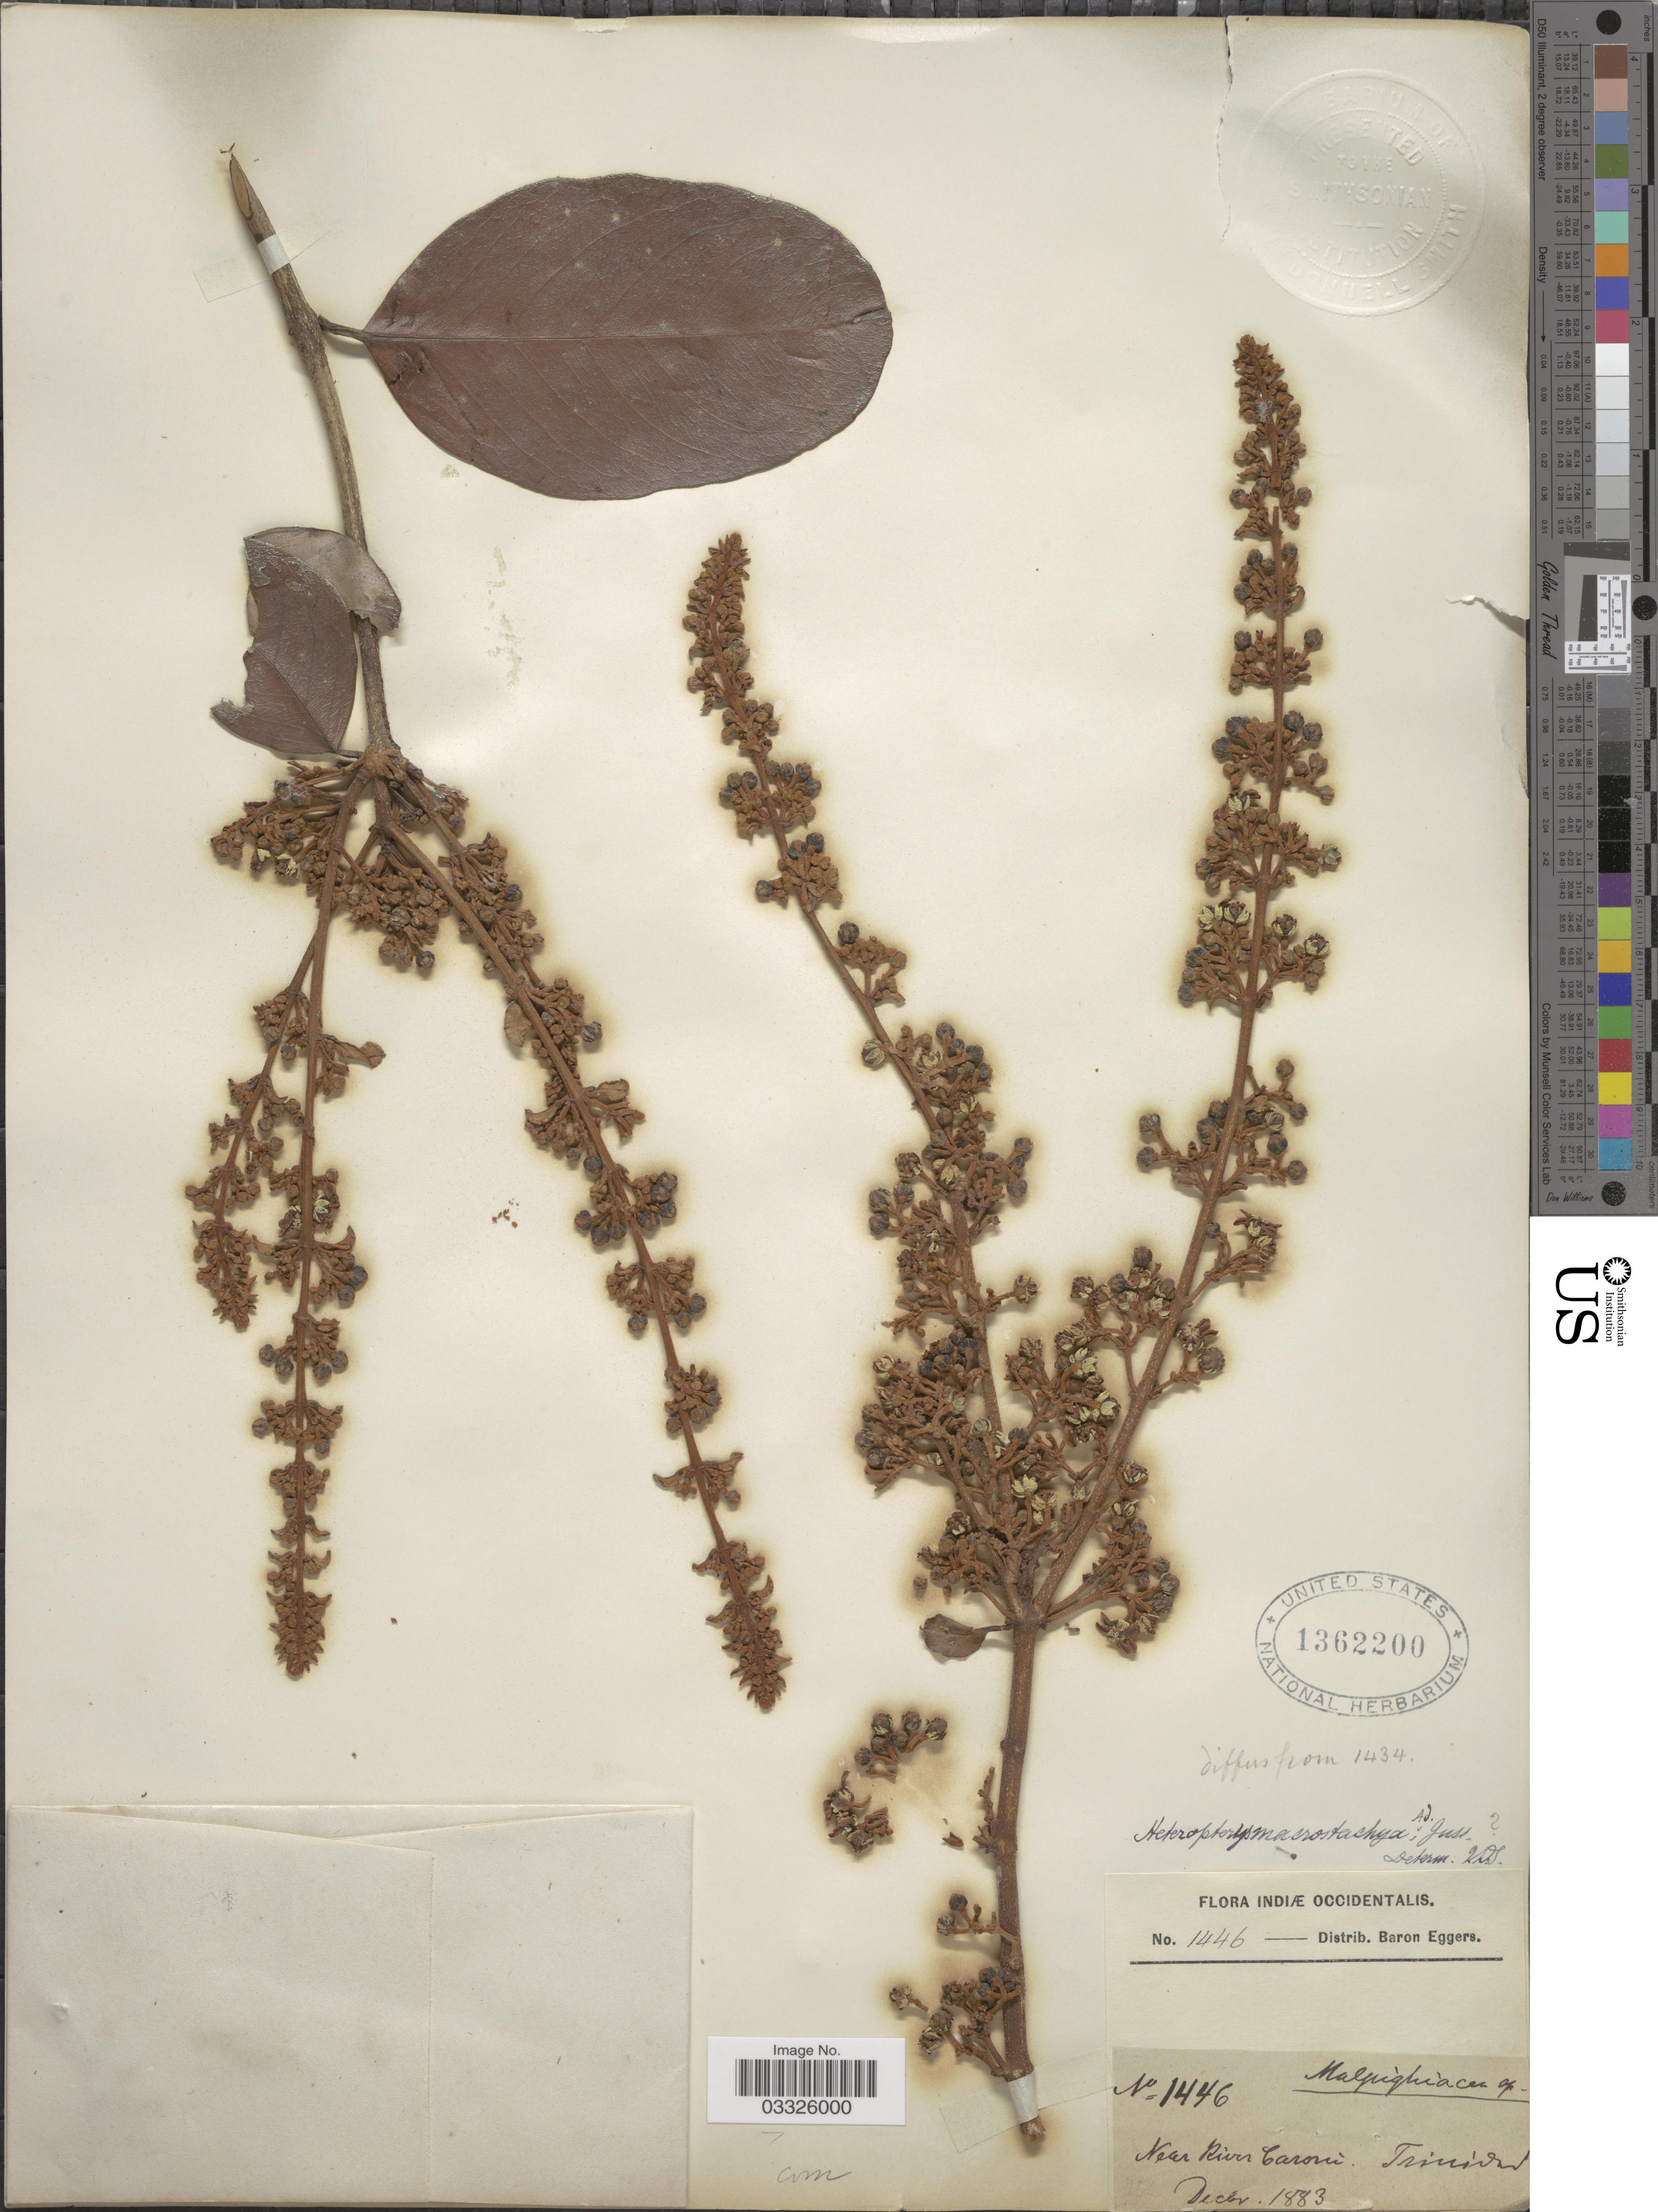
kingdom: Plantae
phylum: Tracheophyta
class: Magnoliopsida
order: Malpighiales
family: Malpighiaceae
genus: Heteropterys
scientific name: Heteropterys macrostachya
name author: A. Juss.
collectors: B. Eggers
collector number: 1446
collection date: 1883-12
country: Trinidad and Tobago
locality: Indiæ Occidentalis. Near River Caroni. Trinidad.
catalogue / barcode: US 1362200